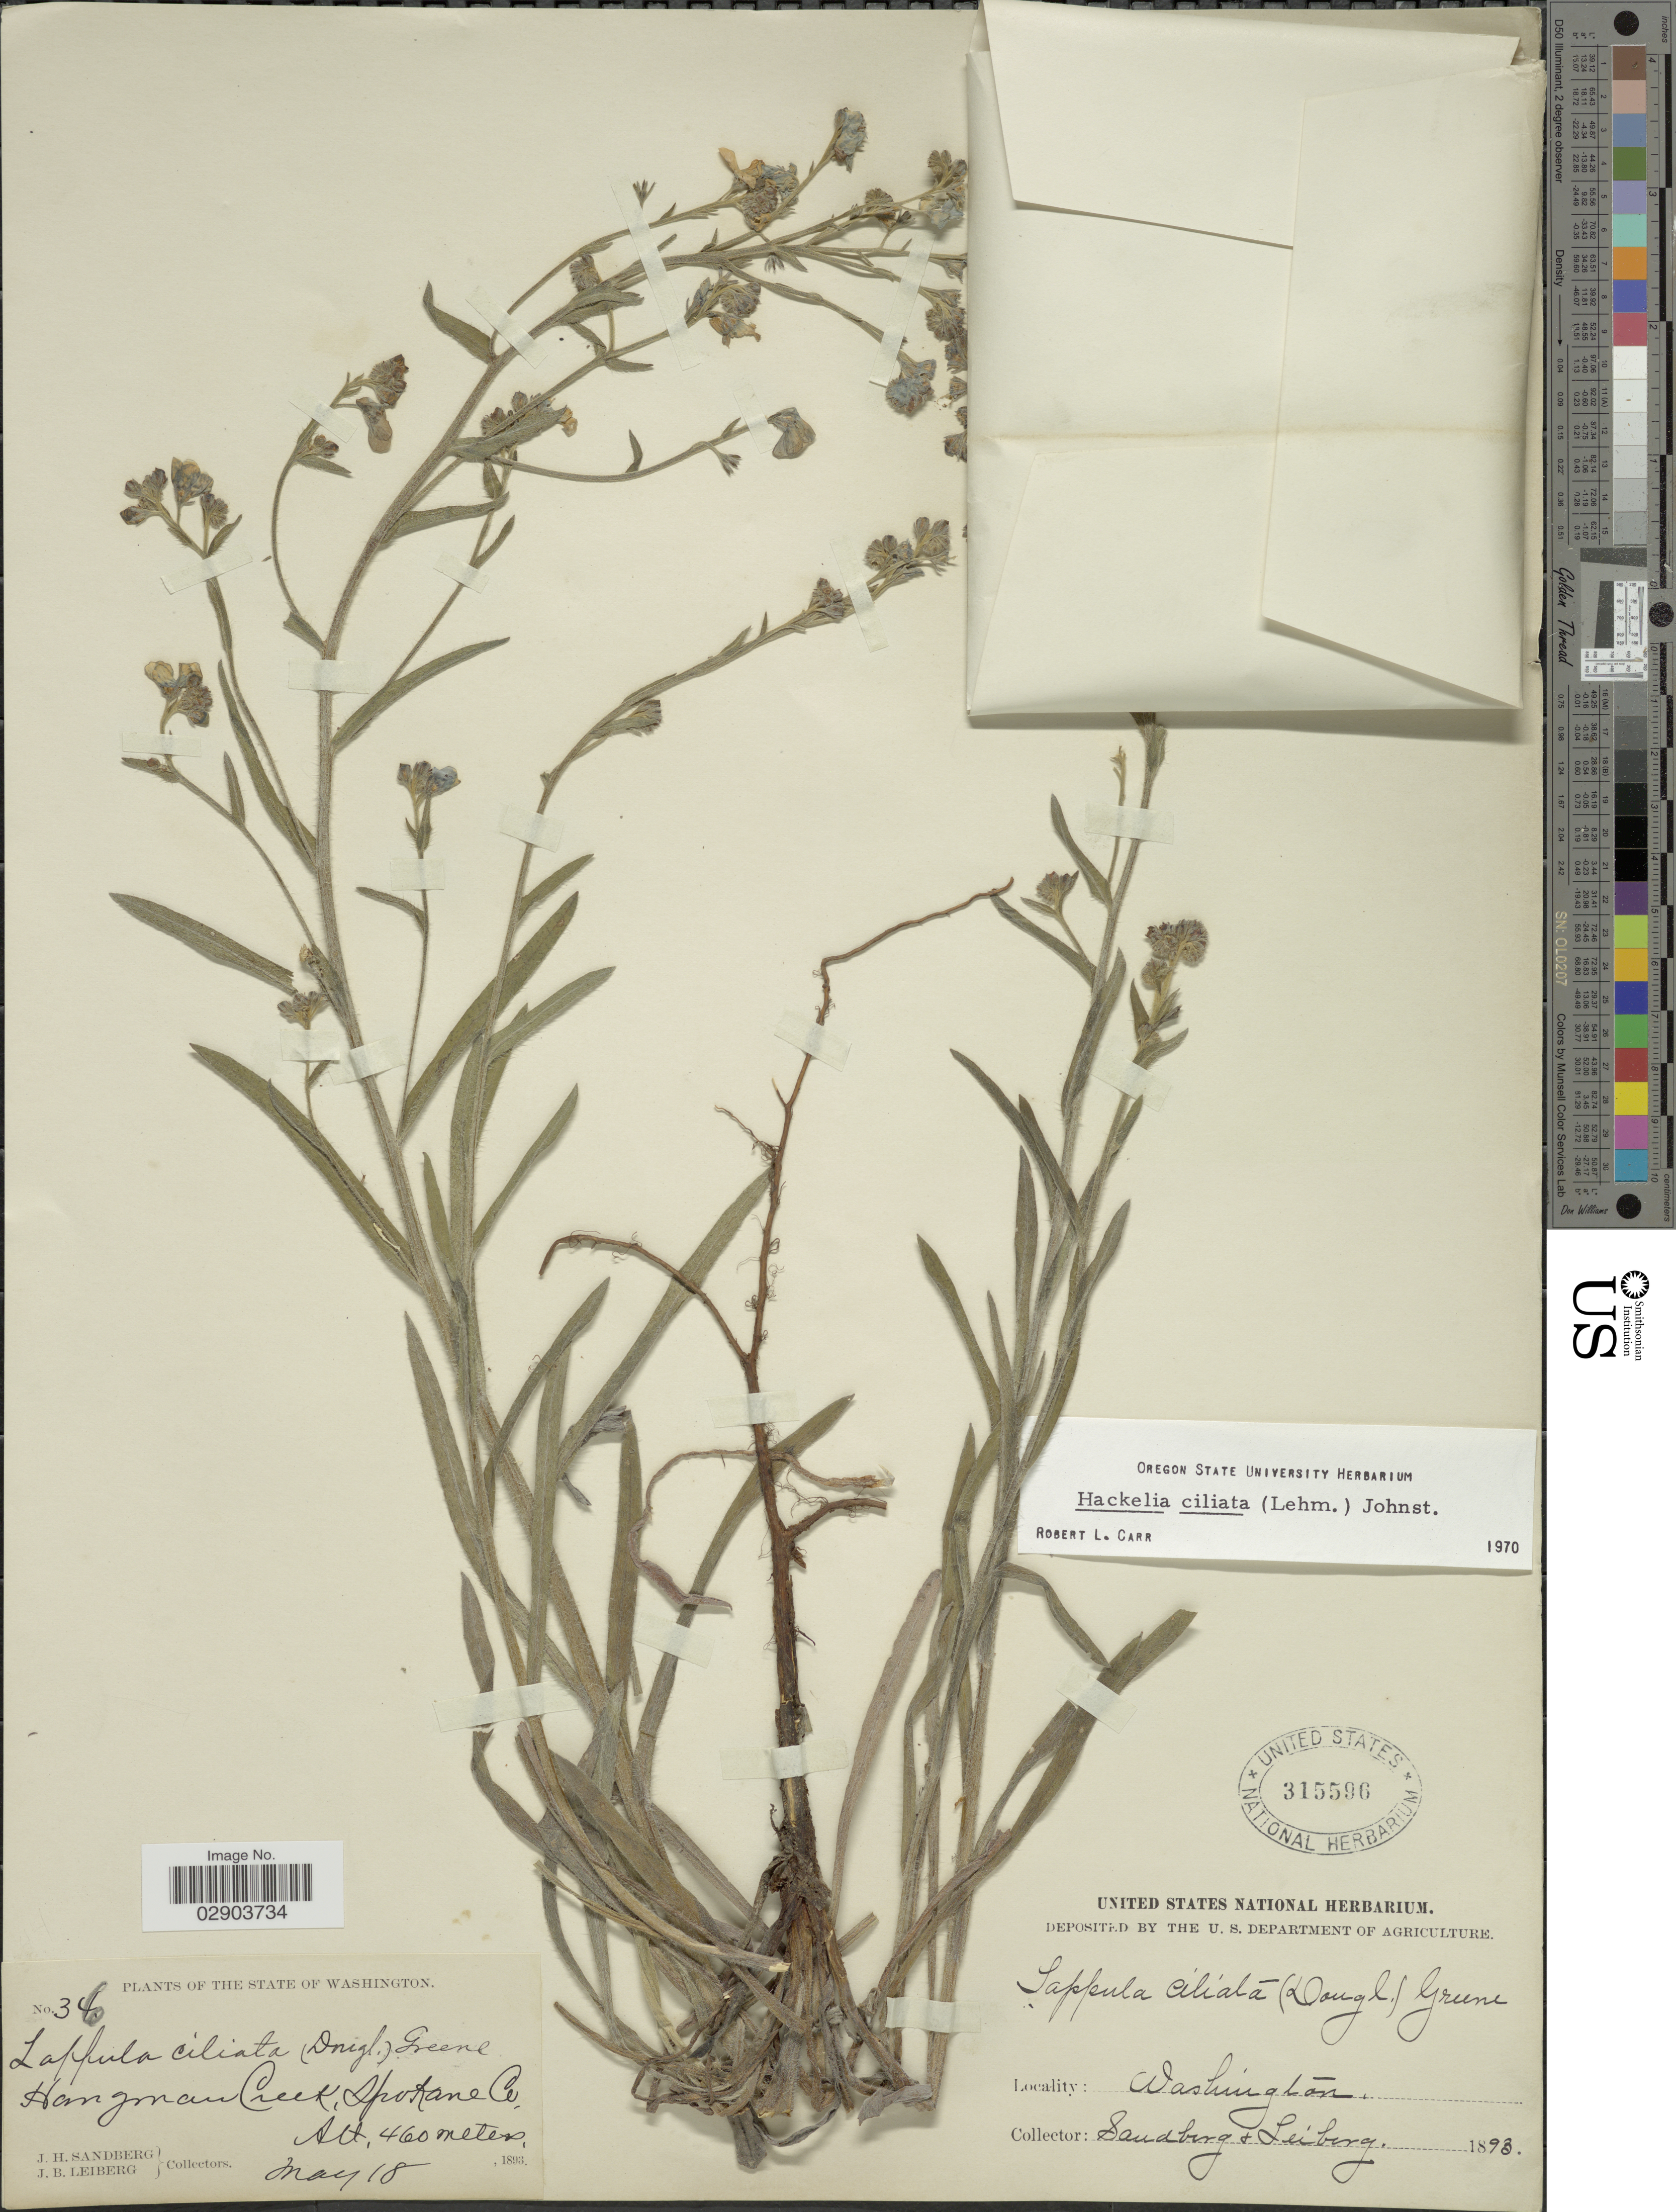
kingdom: Plantae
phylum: Tracheophyta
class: Magnoliopsida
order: Boraginales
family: Boraginaceae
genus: Hackelia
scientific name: Hackelia ciliata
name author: (Douglas ex Lehm.) I.M. Johnst.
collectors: J. H. Sandberg & J. B. Leiberg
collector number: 36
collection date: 1893-05-18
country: United States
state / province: Washington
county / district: Spokane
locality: Hangman Creek, Spokane Co., The State of Washington.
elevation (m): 460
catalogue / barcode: US 315596